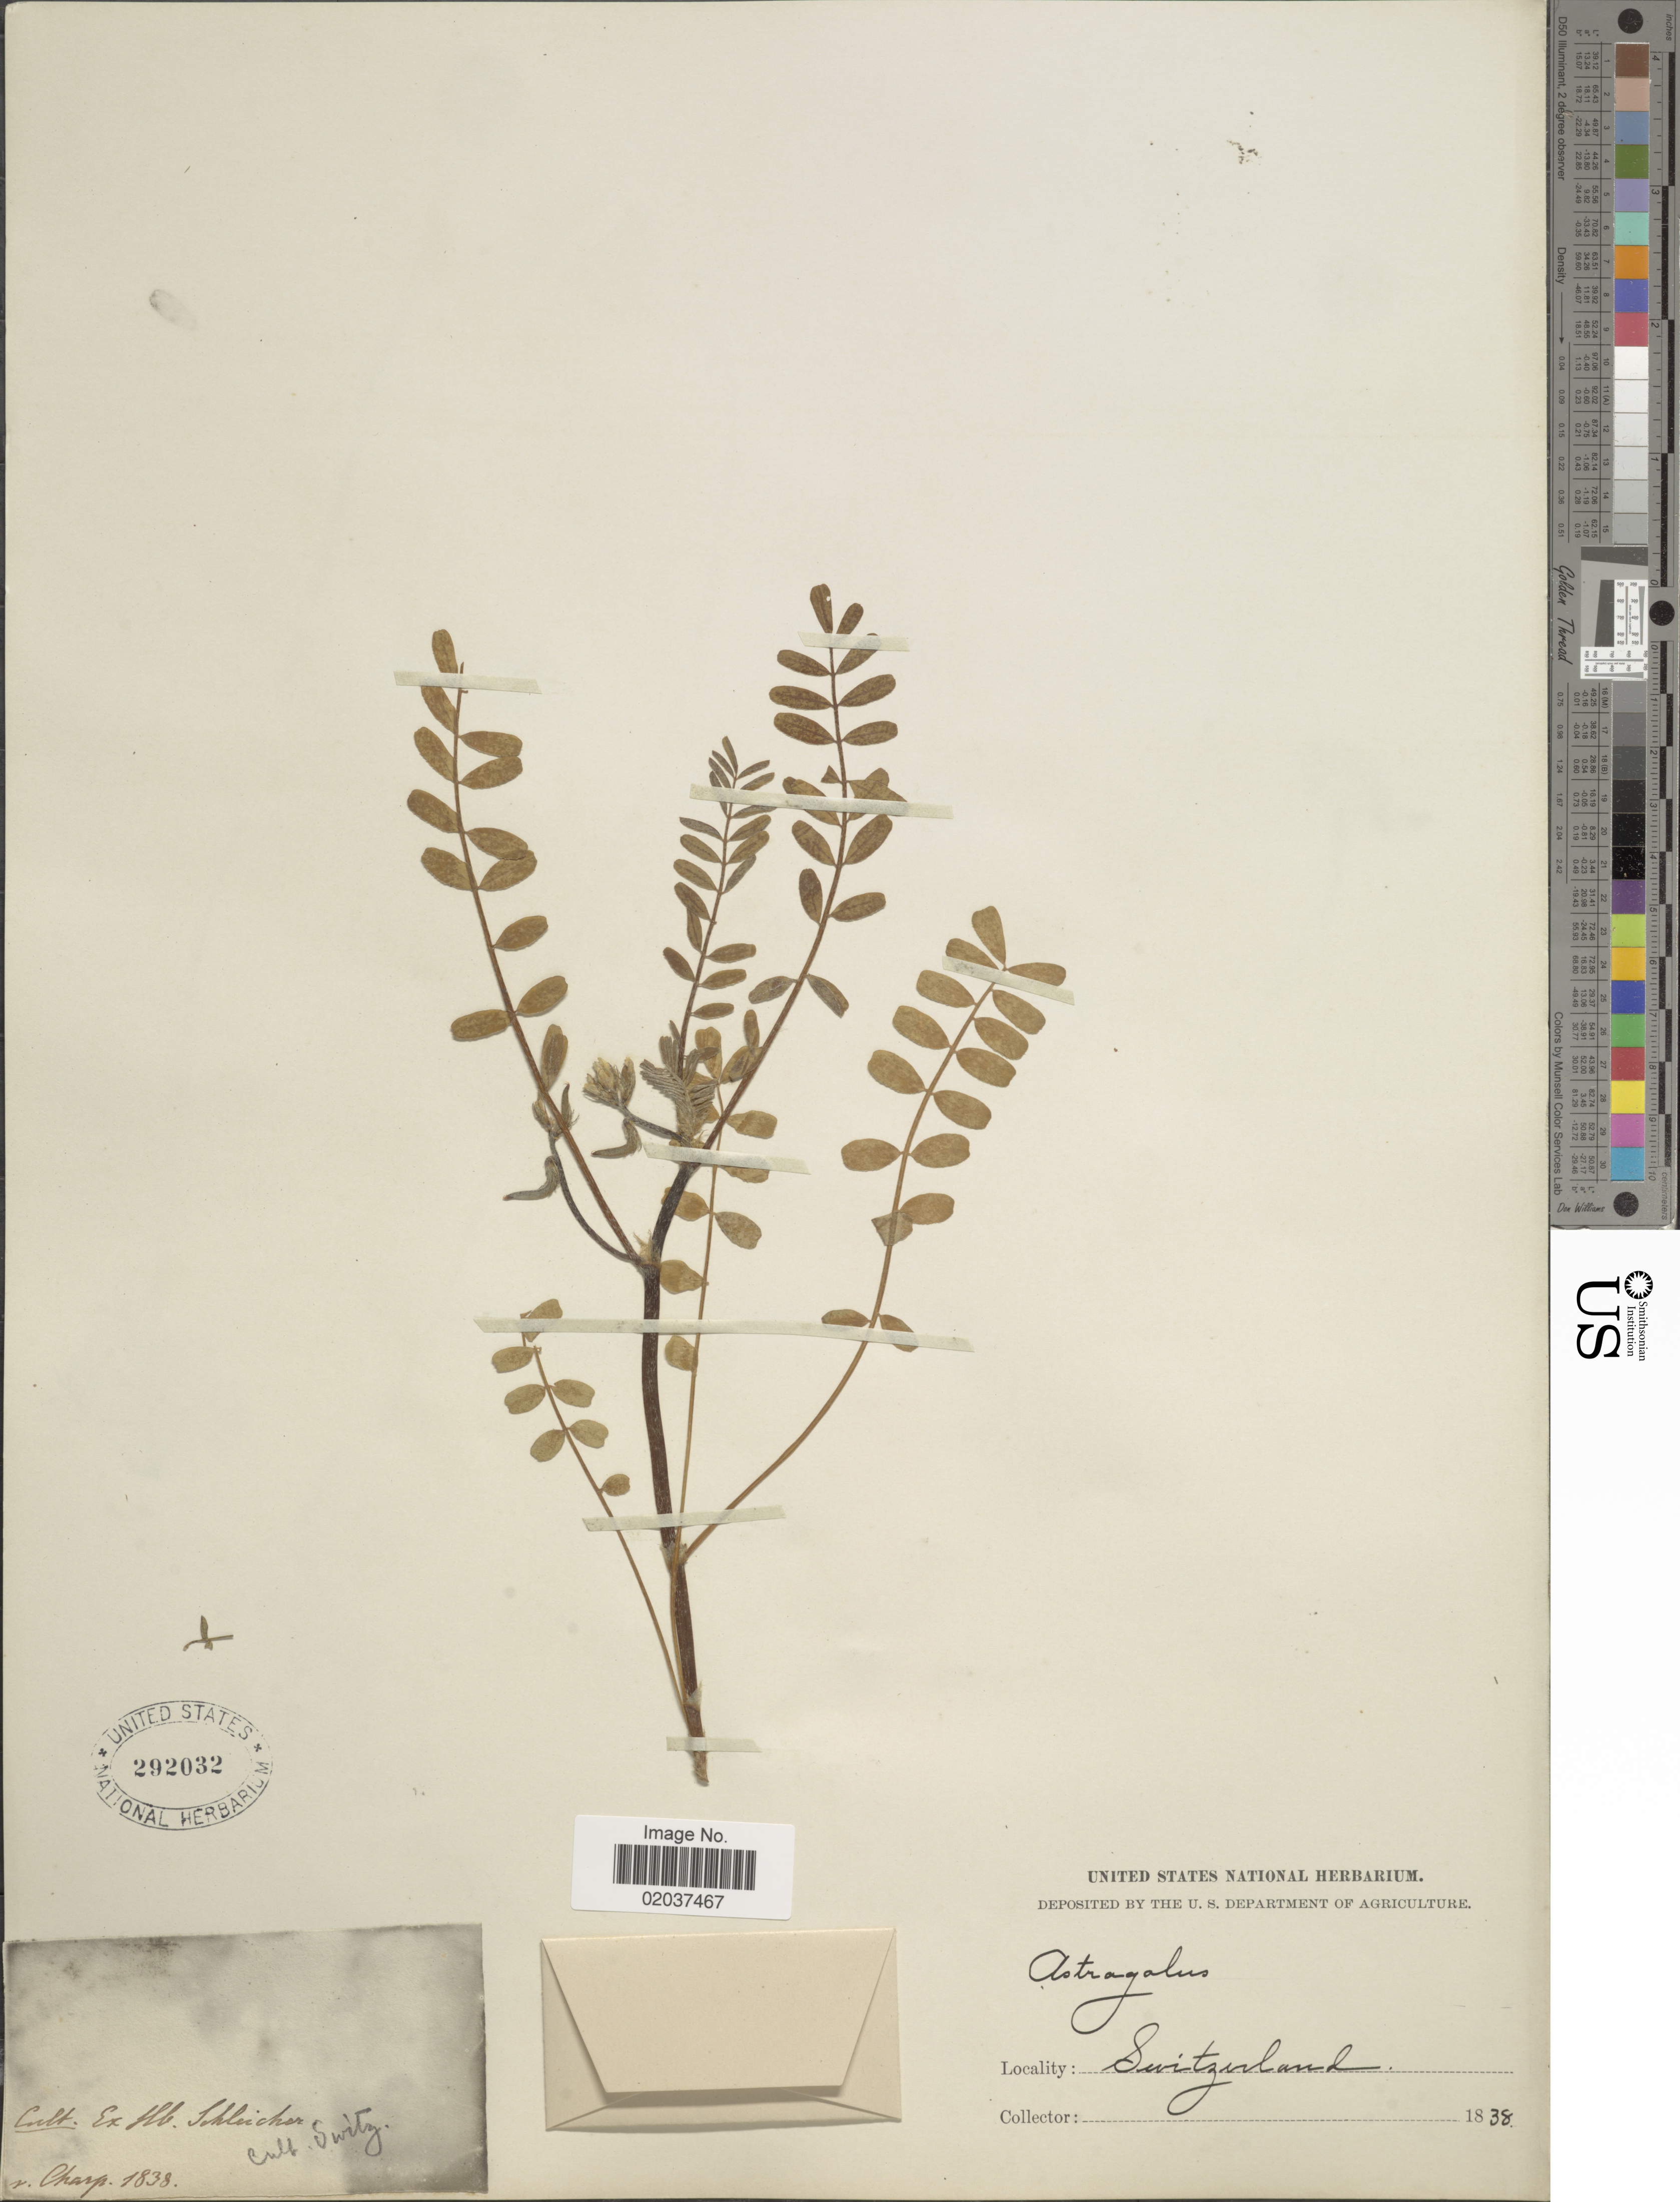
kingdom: Plantae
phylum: Tracheophyta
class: Magnoliopsida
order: Fabales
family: Fabaceae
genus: Astragalus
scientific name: Astragalus sp.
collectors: Charp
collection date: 1838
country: Switzerland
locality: Cult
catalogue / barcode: US 292032